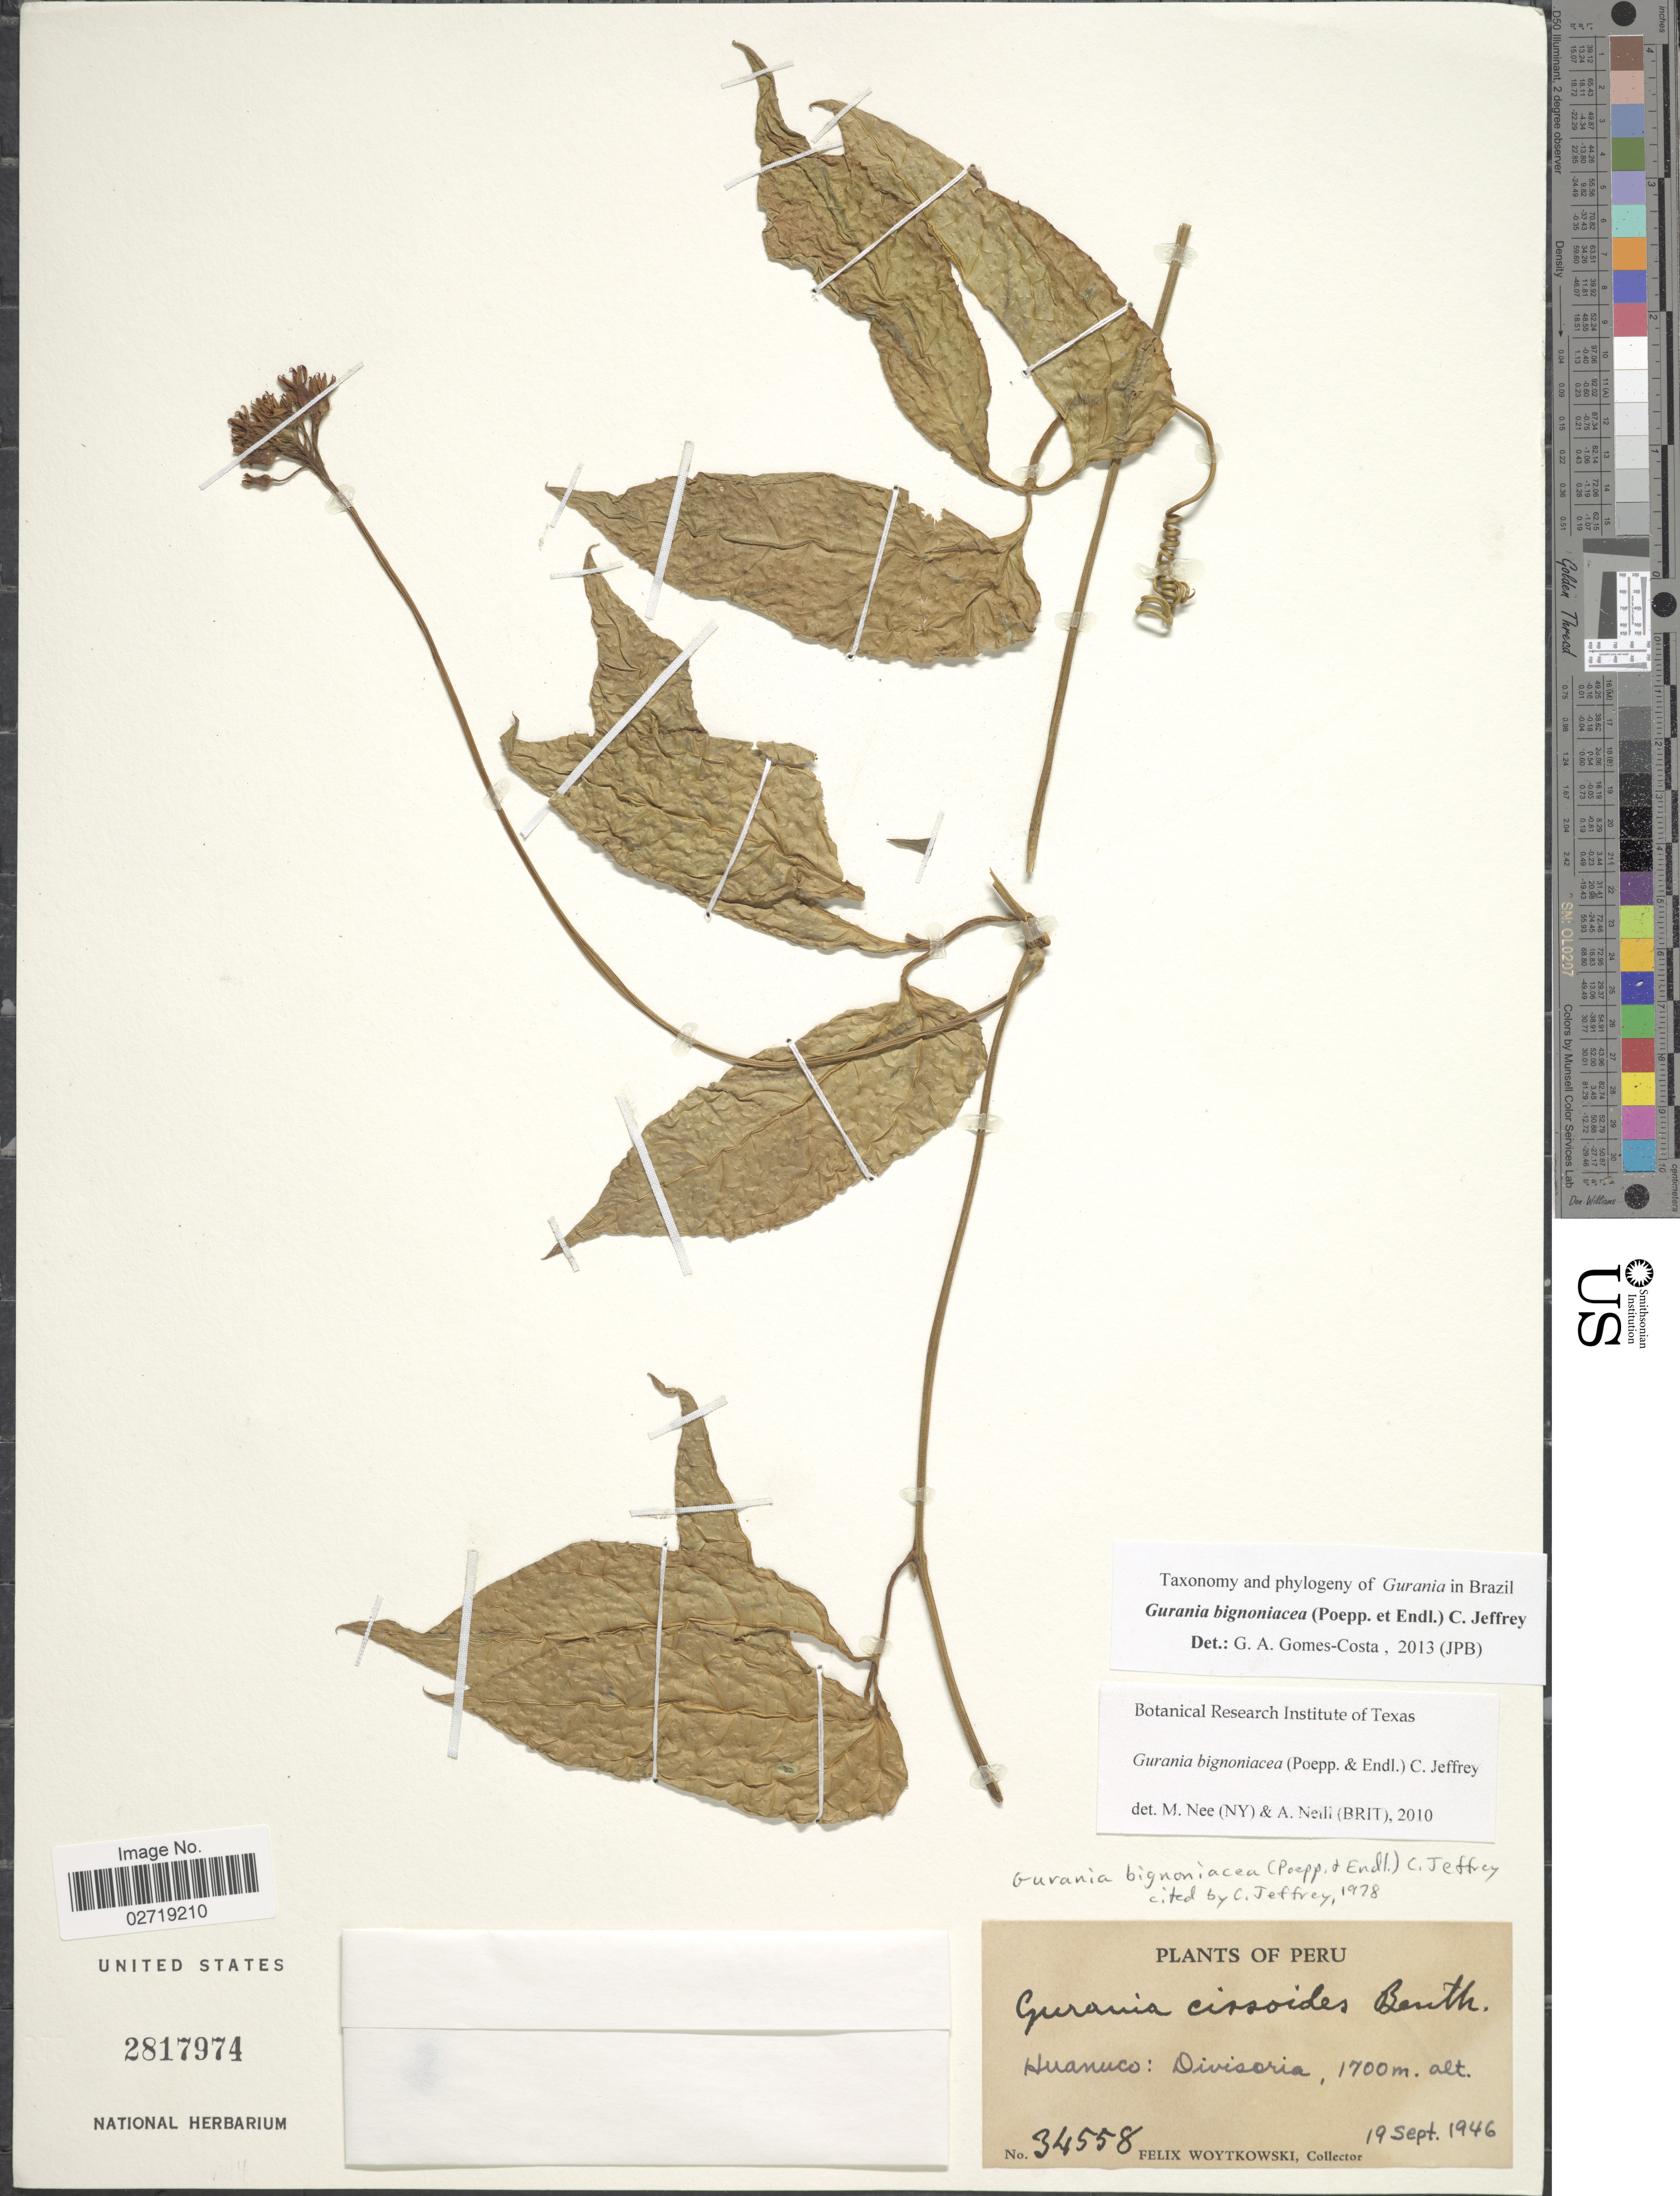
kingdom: Plantae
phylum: Tracheophyta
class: Magnoliopsida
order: Cucurbitales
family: Cucurbitaceae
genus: Gurania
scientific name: Gurania bignoniacea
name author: (Poepp. & Endl.) C. Jeffrey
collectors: F. Woytkowski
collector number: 34558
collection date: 1946-09-19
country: Peru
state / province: Huánuco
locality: Divisoria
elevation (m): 1700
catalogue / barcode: US 2817974